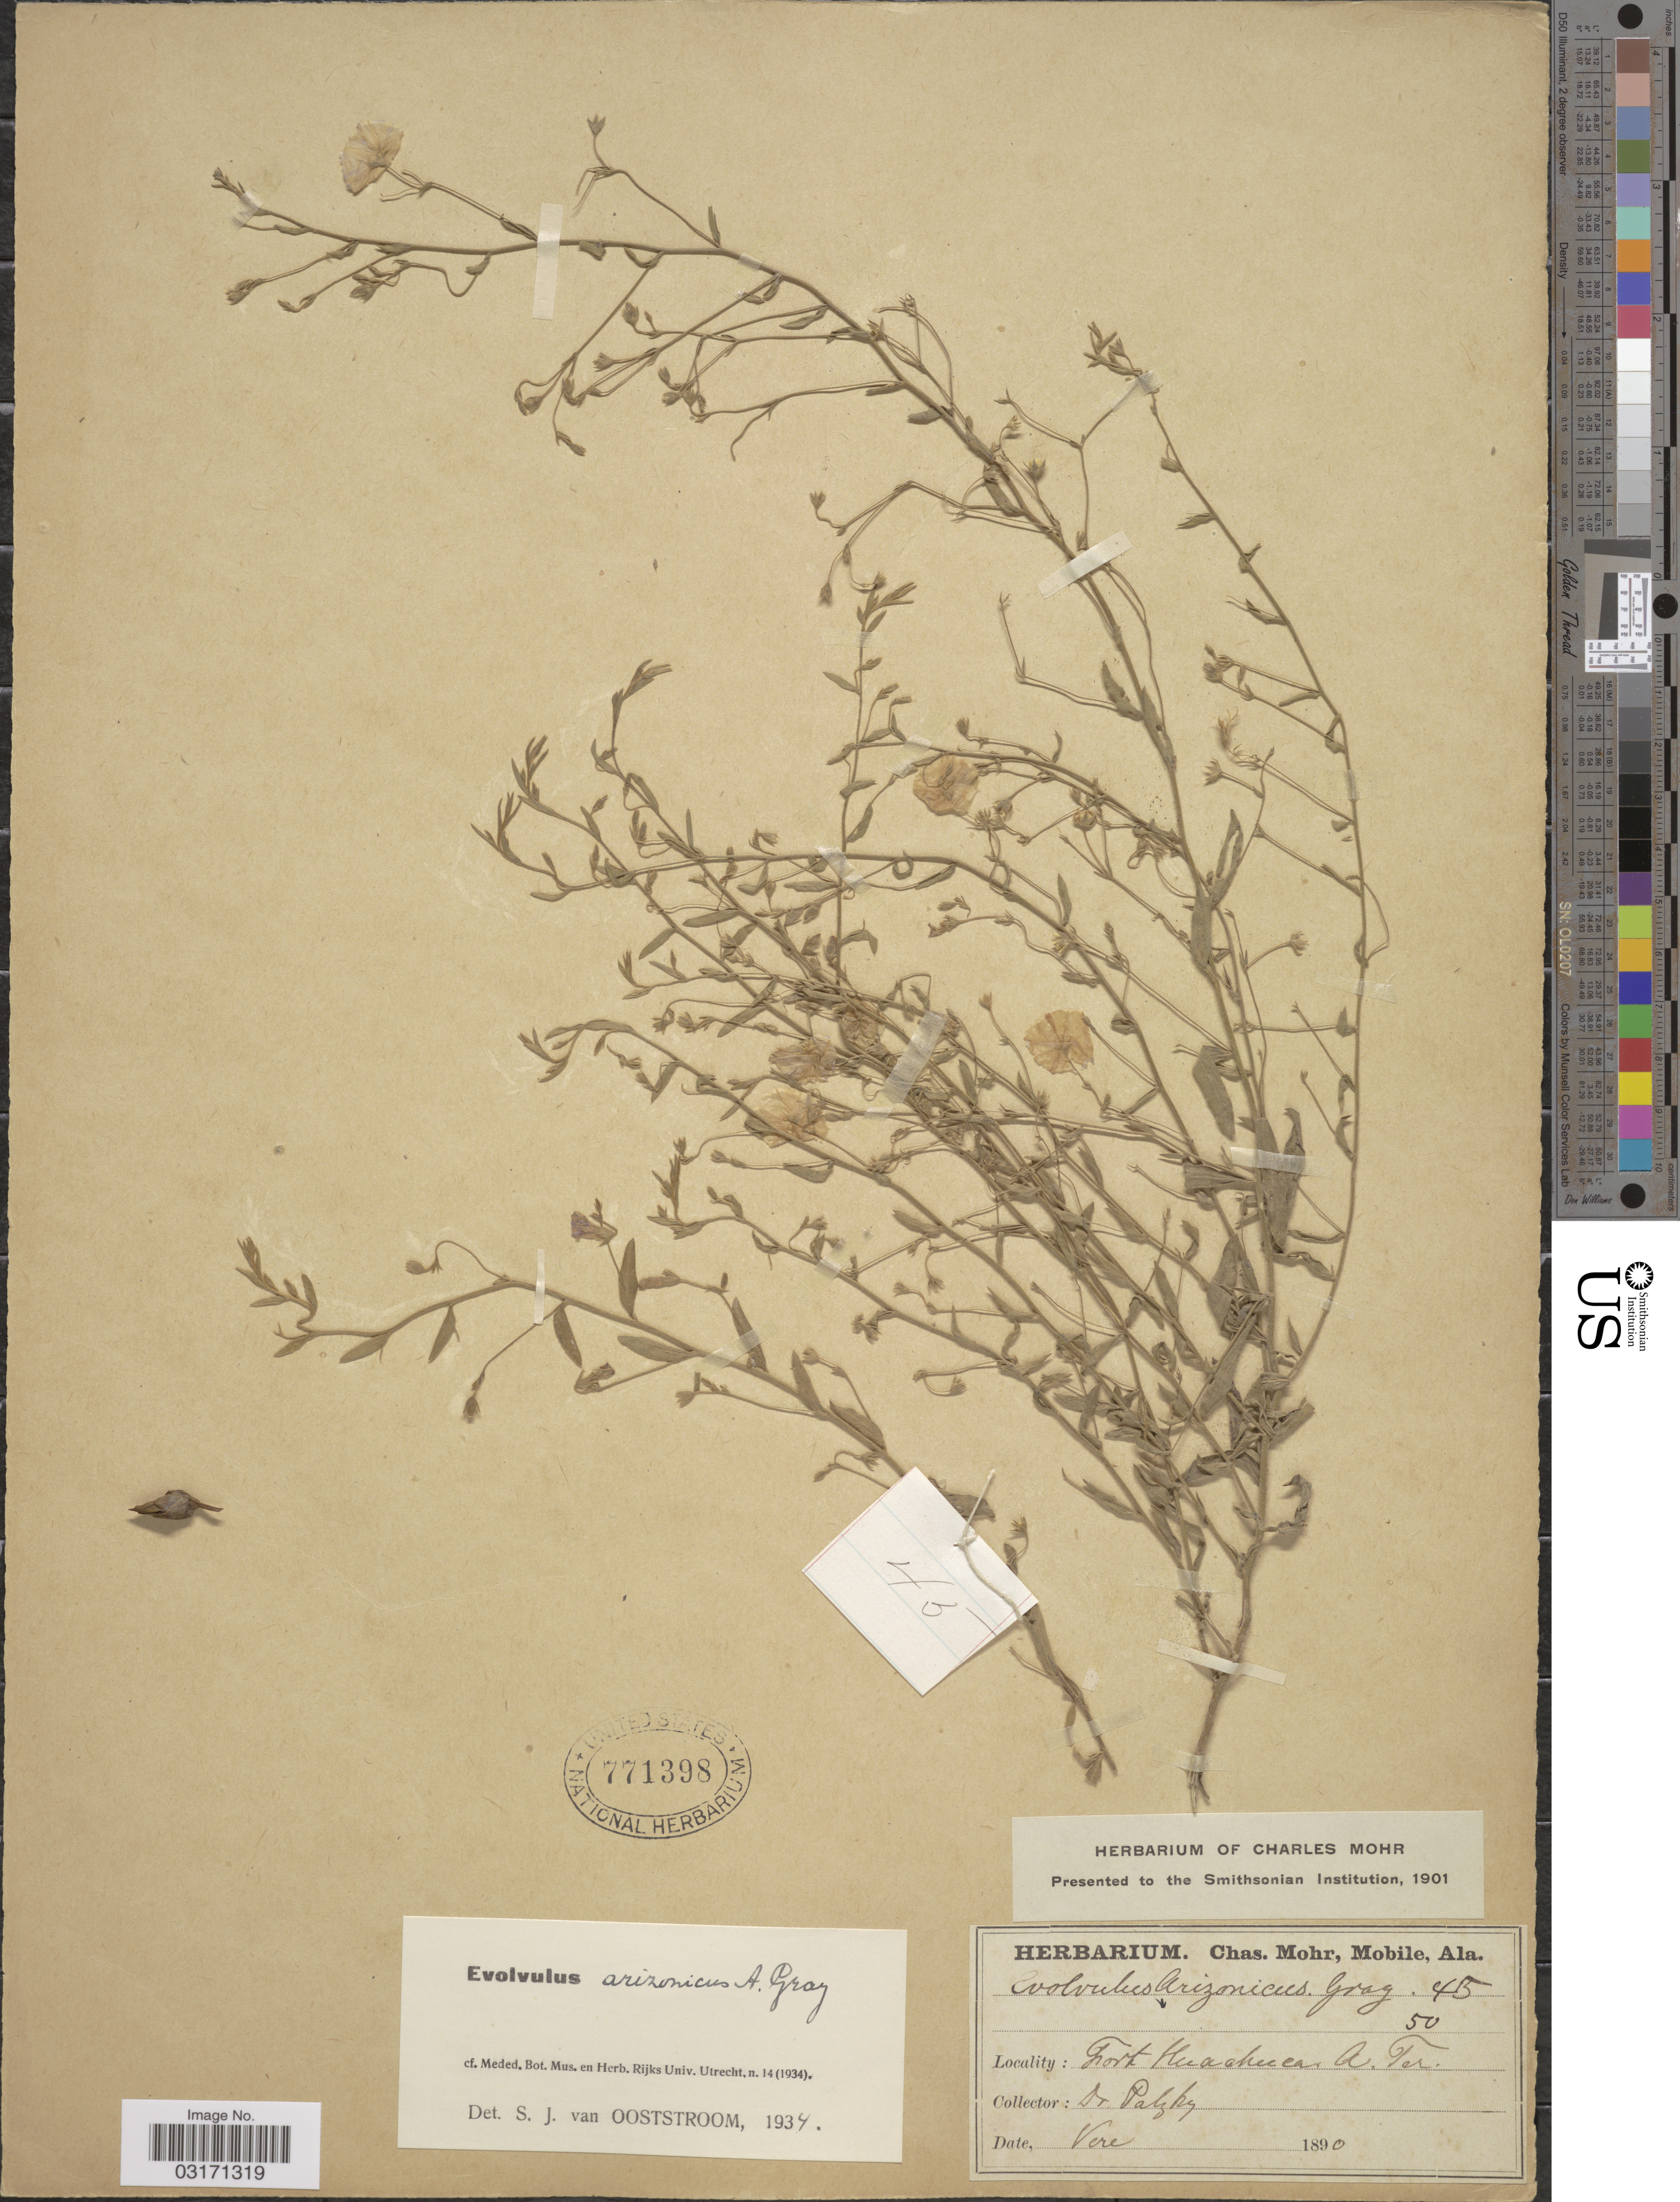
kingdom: Plantae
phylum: Tracheophyta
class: Magnoliopsida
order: Solanales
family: Convolvulaceae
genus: Evolvulus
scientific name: Evolvulus arizonicus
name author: A. Gray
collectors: -. Palzky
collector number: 50?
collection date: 1890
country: United States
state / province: Arizona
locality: Fort Huachuca A. Ter.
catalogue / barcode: US 771398